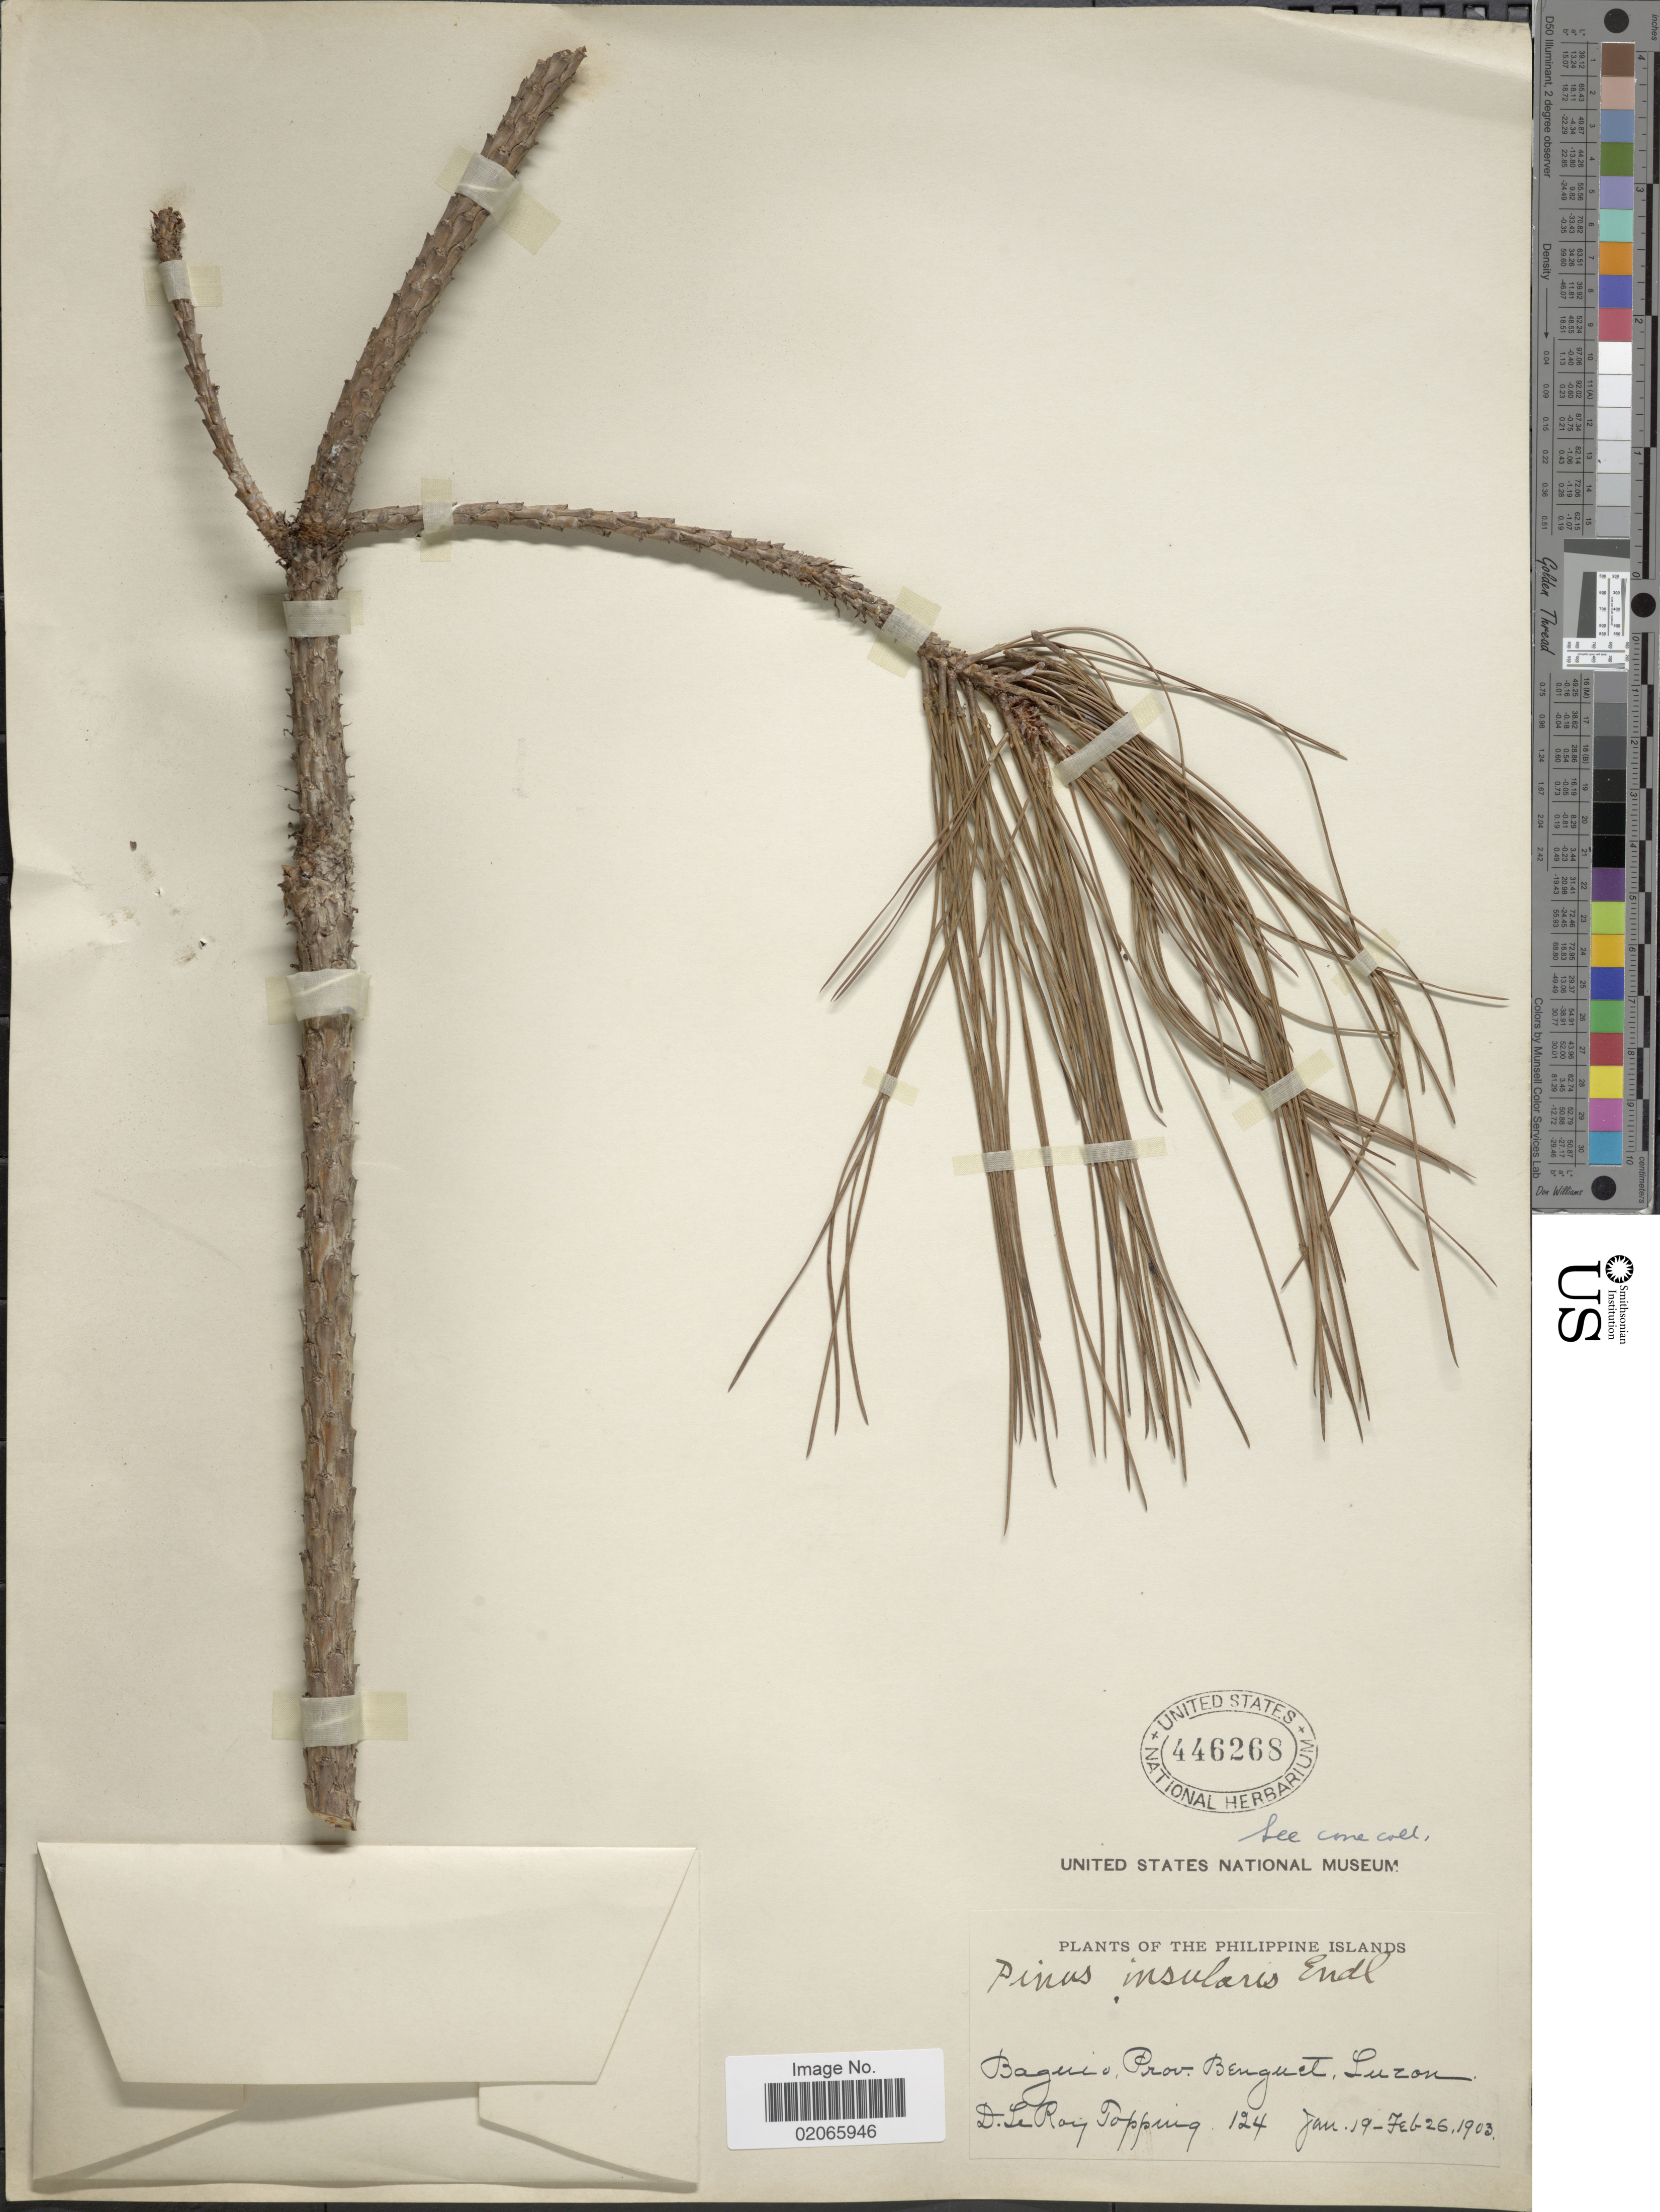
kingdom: Plantae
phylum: Tracheophyta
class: Pinopsida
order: Pinales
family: Pinaceae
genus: Pinus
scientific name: Pinus insularis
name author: Endl.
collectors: D. L. Topping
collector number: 124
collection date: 1903-01-19/1903-02-26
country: Philippines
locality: The Philippine Islands. Baguio, Prov. Benguet, Luzon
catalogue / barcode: US 446268